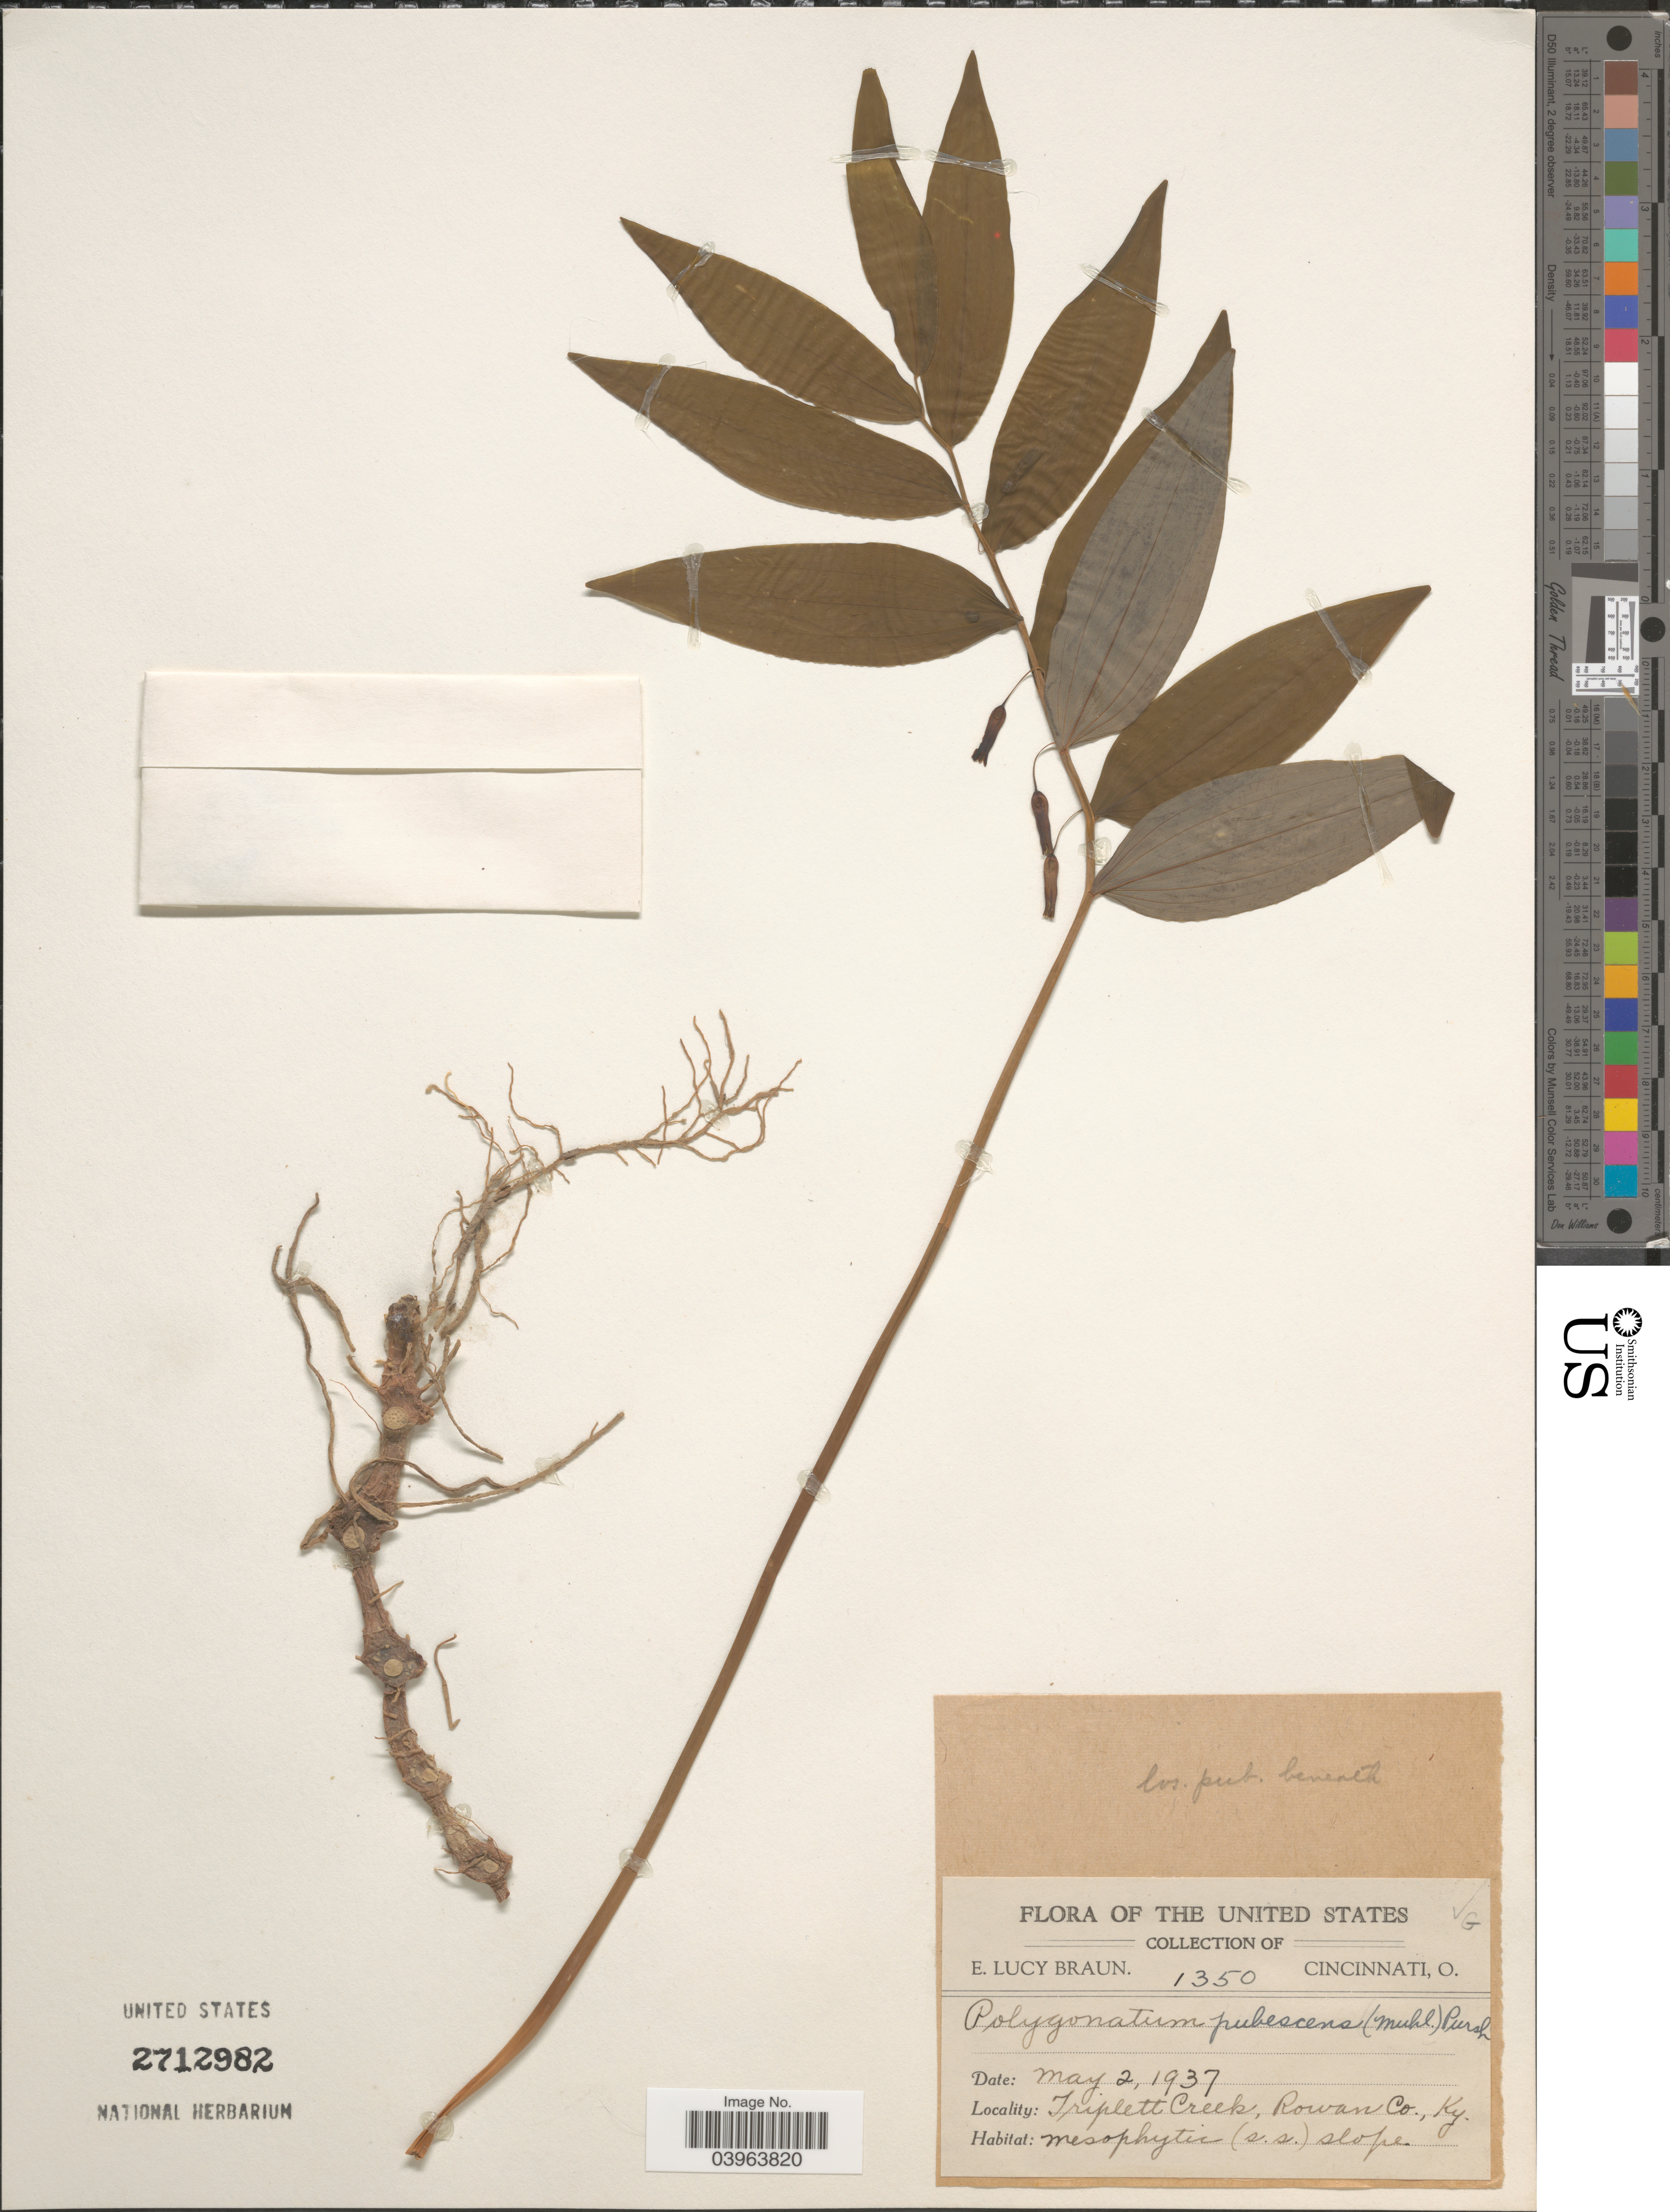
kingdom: Plantae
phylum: Tracheophyta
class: Liliopsida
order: Asparagales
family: Asparagaceae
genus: Polygonatum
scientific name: Polygonatum pubescens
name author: (Willd.) Pursh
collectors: E. L. Braun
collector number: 1350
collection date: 1937-05-02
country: United States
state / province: Kentucky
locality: Triplett Creek, Rowan Co. (s.s.) slope.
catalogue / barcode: US 2712982